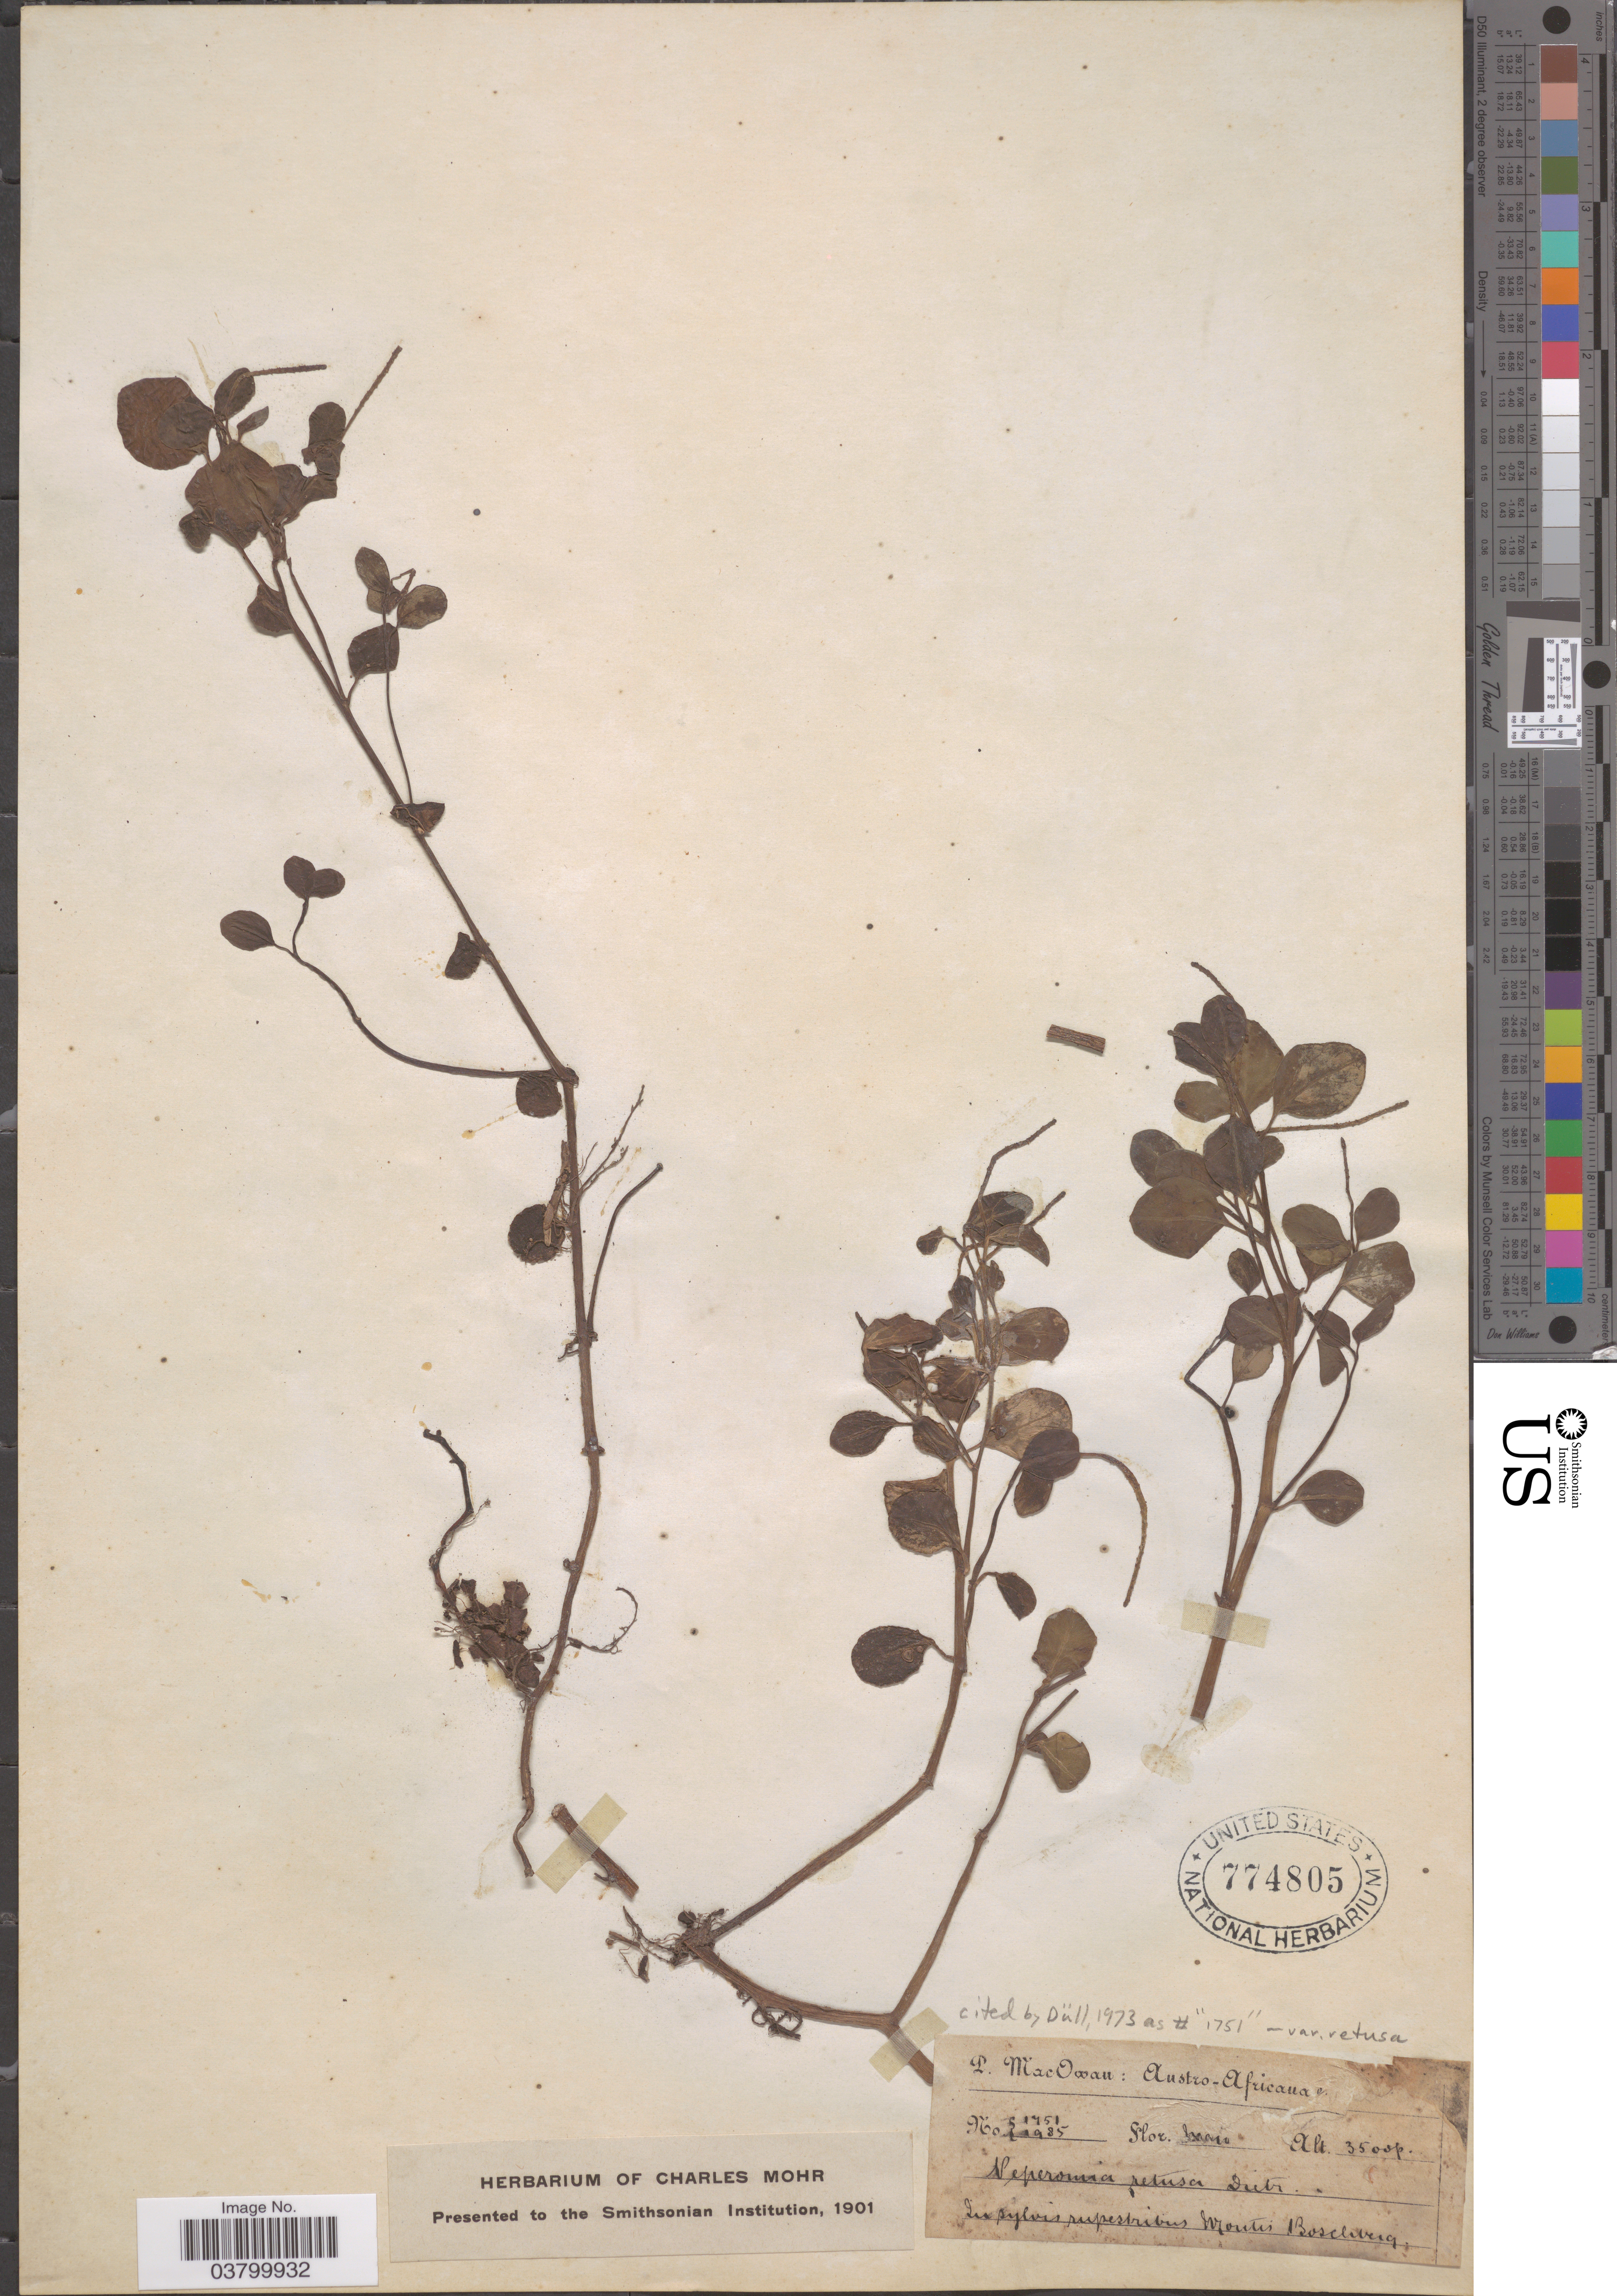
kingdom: Plantae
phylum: Tracheophyta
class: Magnoliopsida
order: Piperales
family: Piperaceae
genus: Peperomia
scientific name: Peperomia retusa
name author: (L. f.) A. Dietr.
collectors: P. MacOwan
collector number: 1451/1985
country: South Africa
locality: Austro-Africana. In sylvis rupestribus Montis Boschberg.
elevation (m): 1067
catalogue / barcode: US 774805